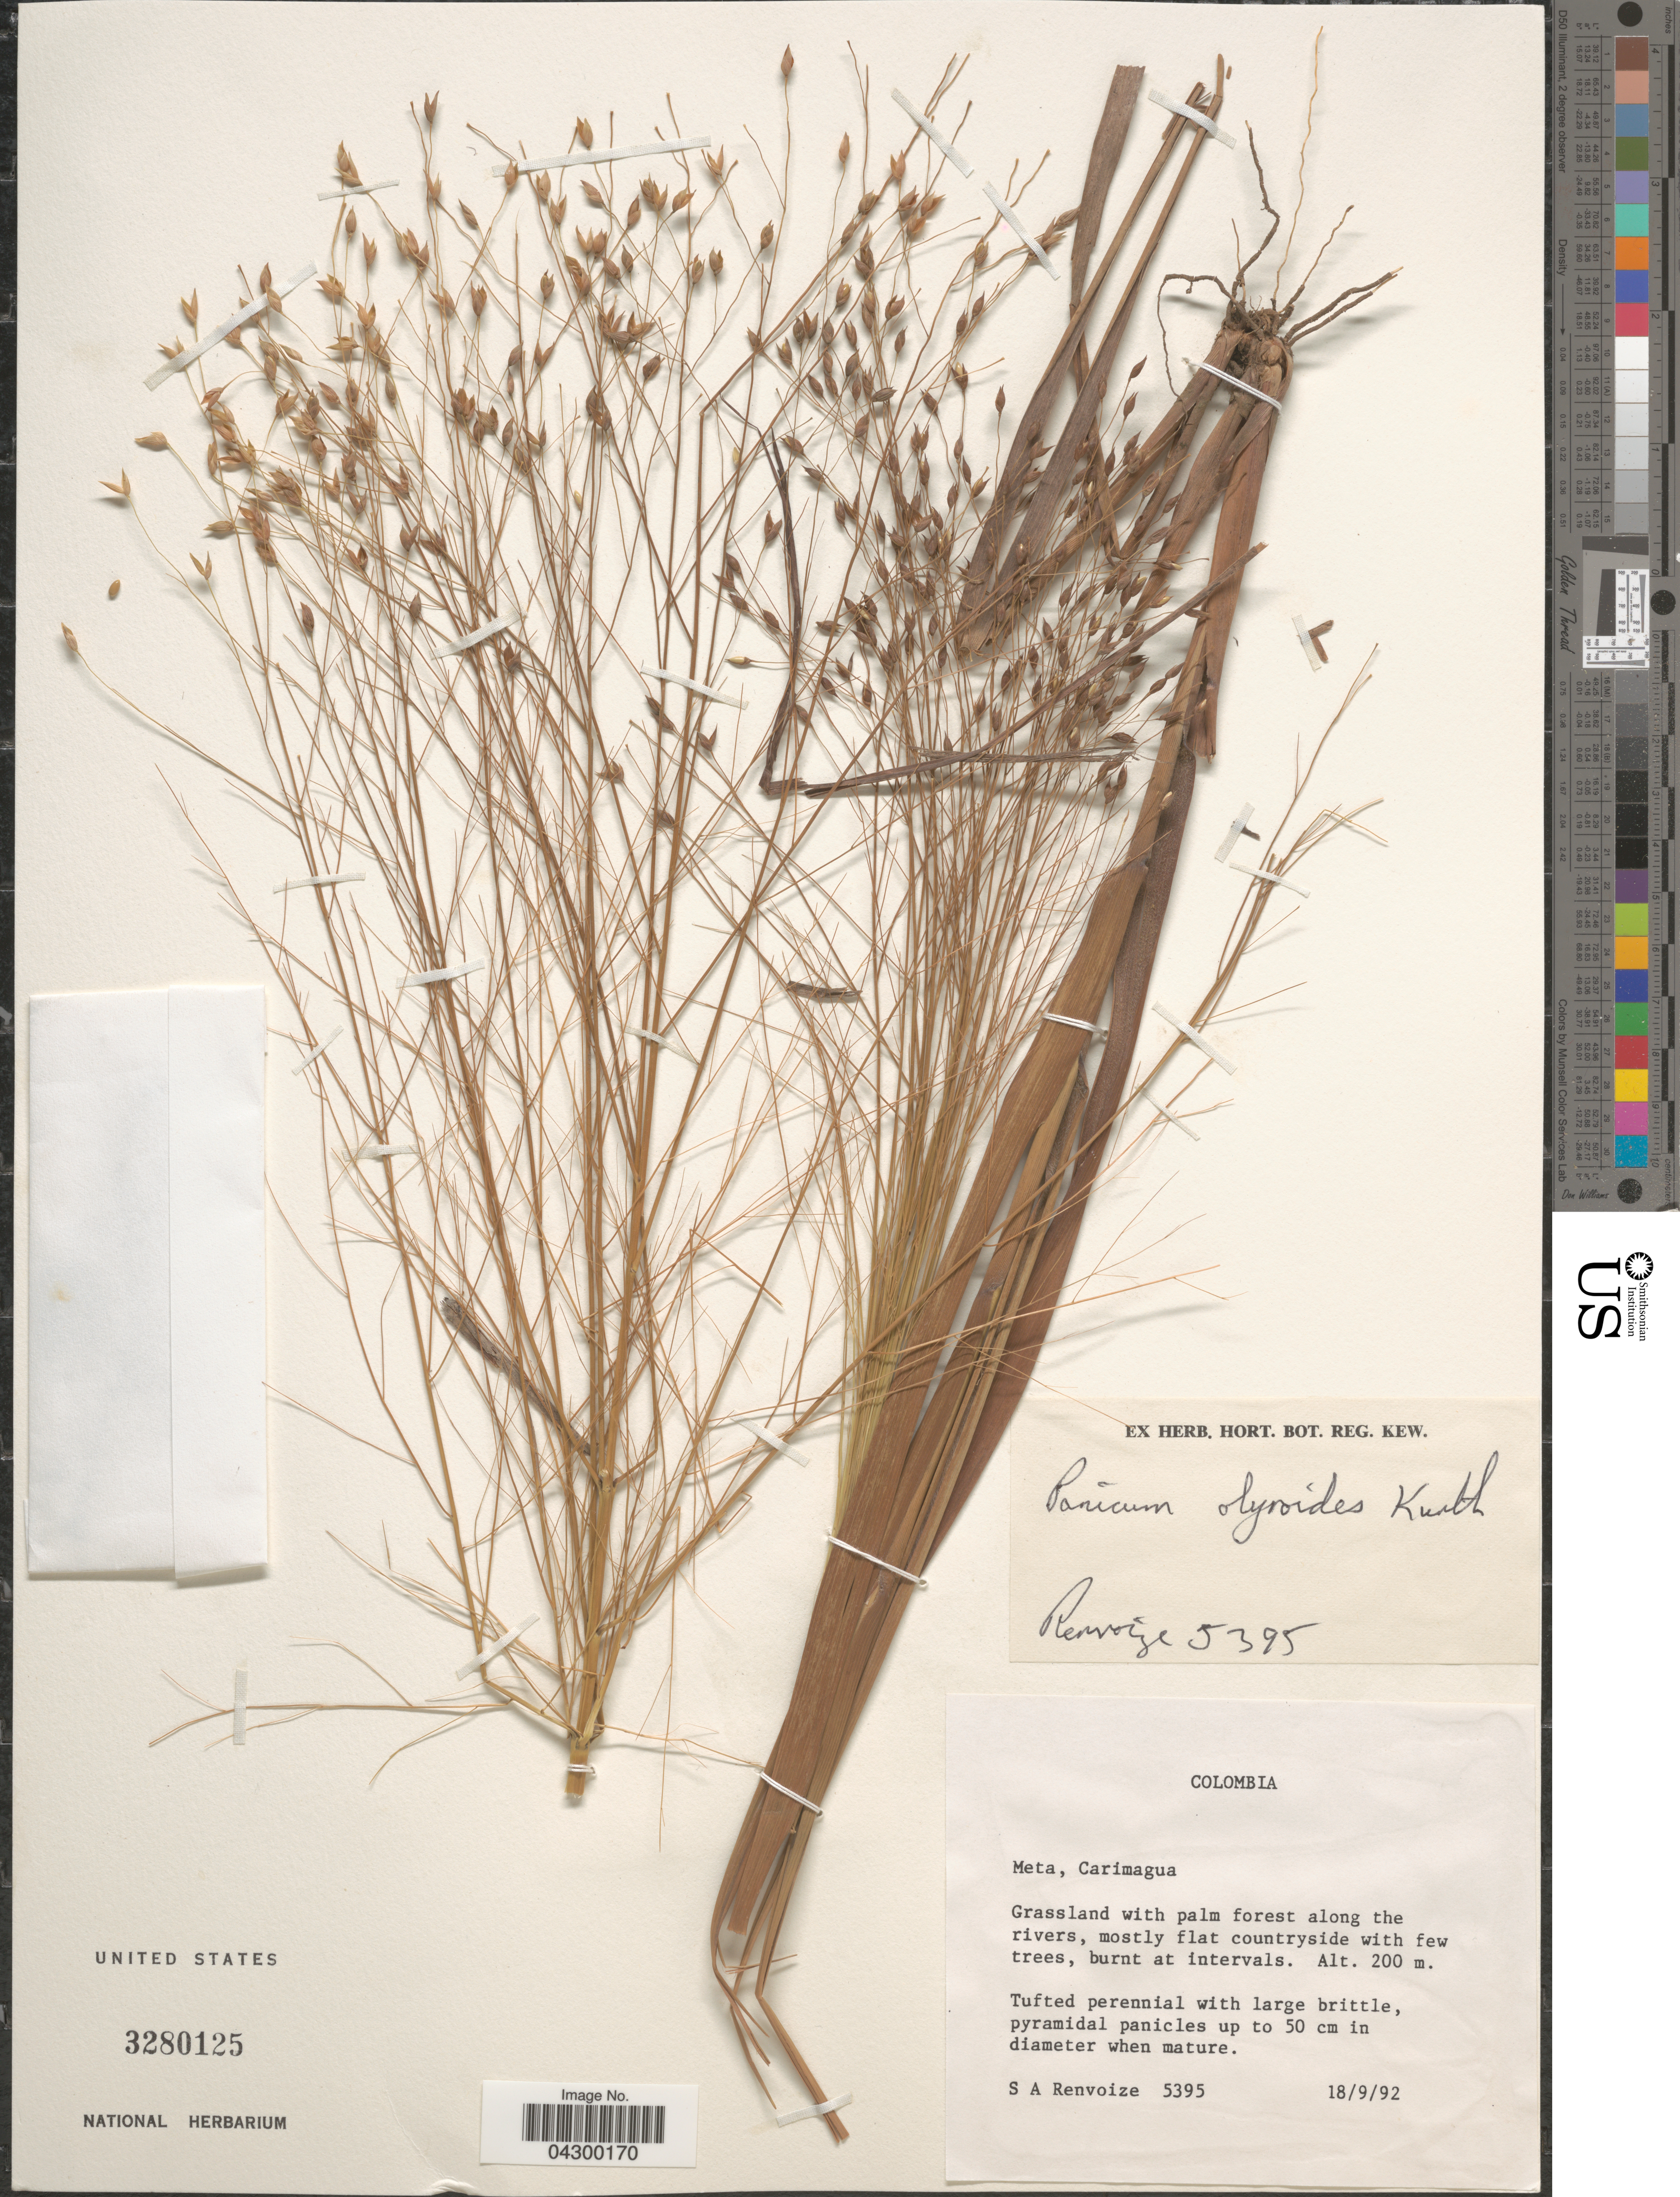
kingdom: Plantae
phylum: Tracheophyta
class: Liliopsida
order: Poales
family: Poaceae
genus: Panicum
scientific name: Panicum olyroides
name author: Kunth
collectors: S. A. Renvoize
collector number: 5395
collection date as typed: Transcribed d/m/y: 18/9/92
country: Colombia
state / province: Meta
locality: Carimagua.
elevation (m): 200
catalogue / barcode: US 3280125